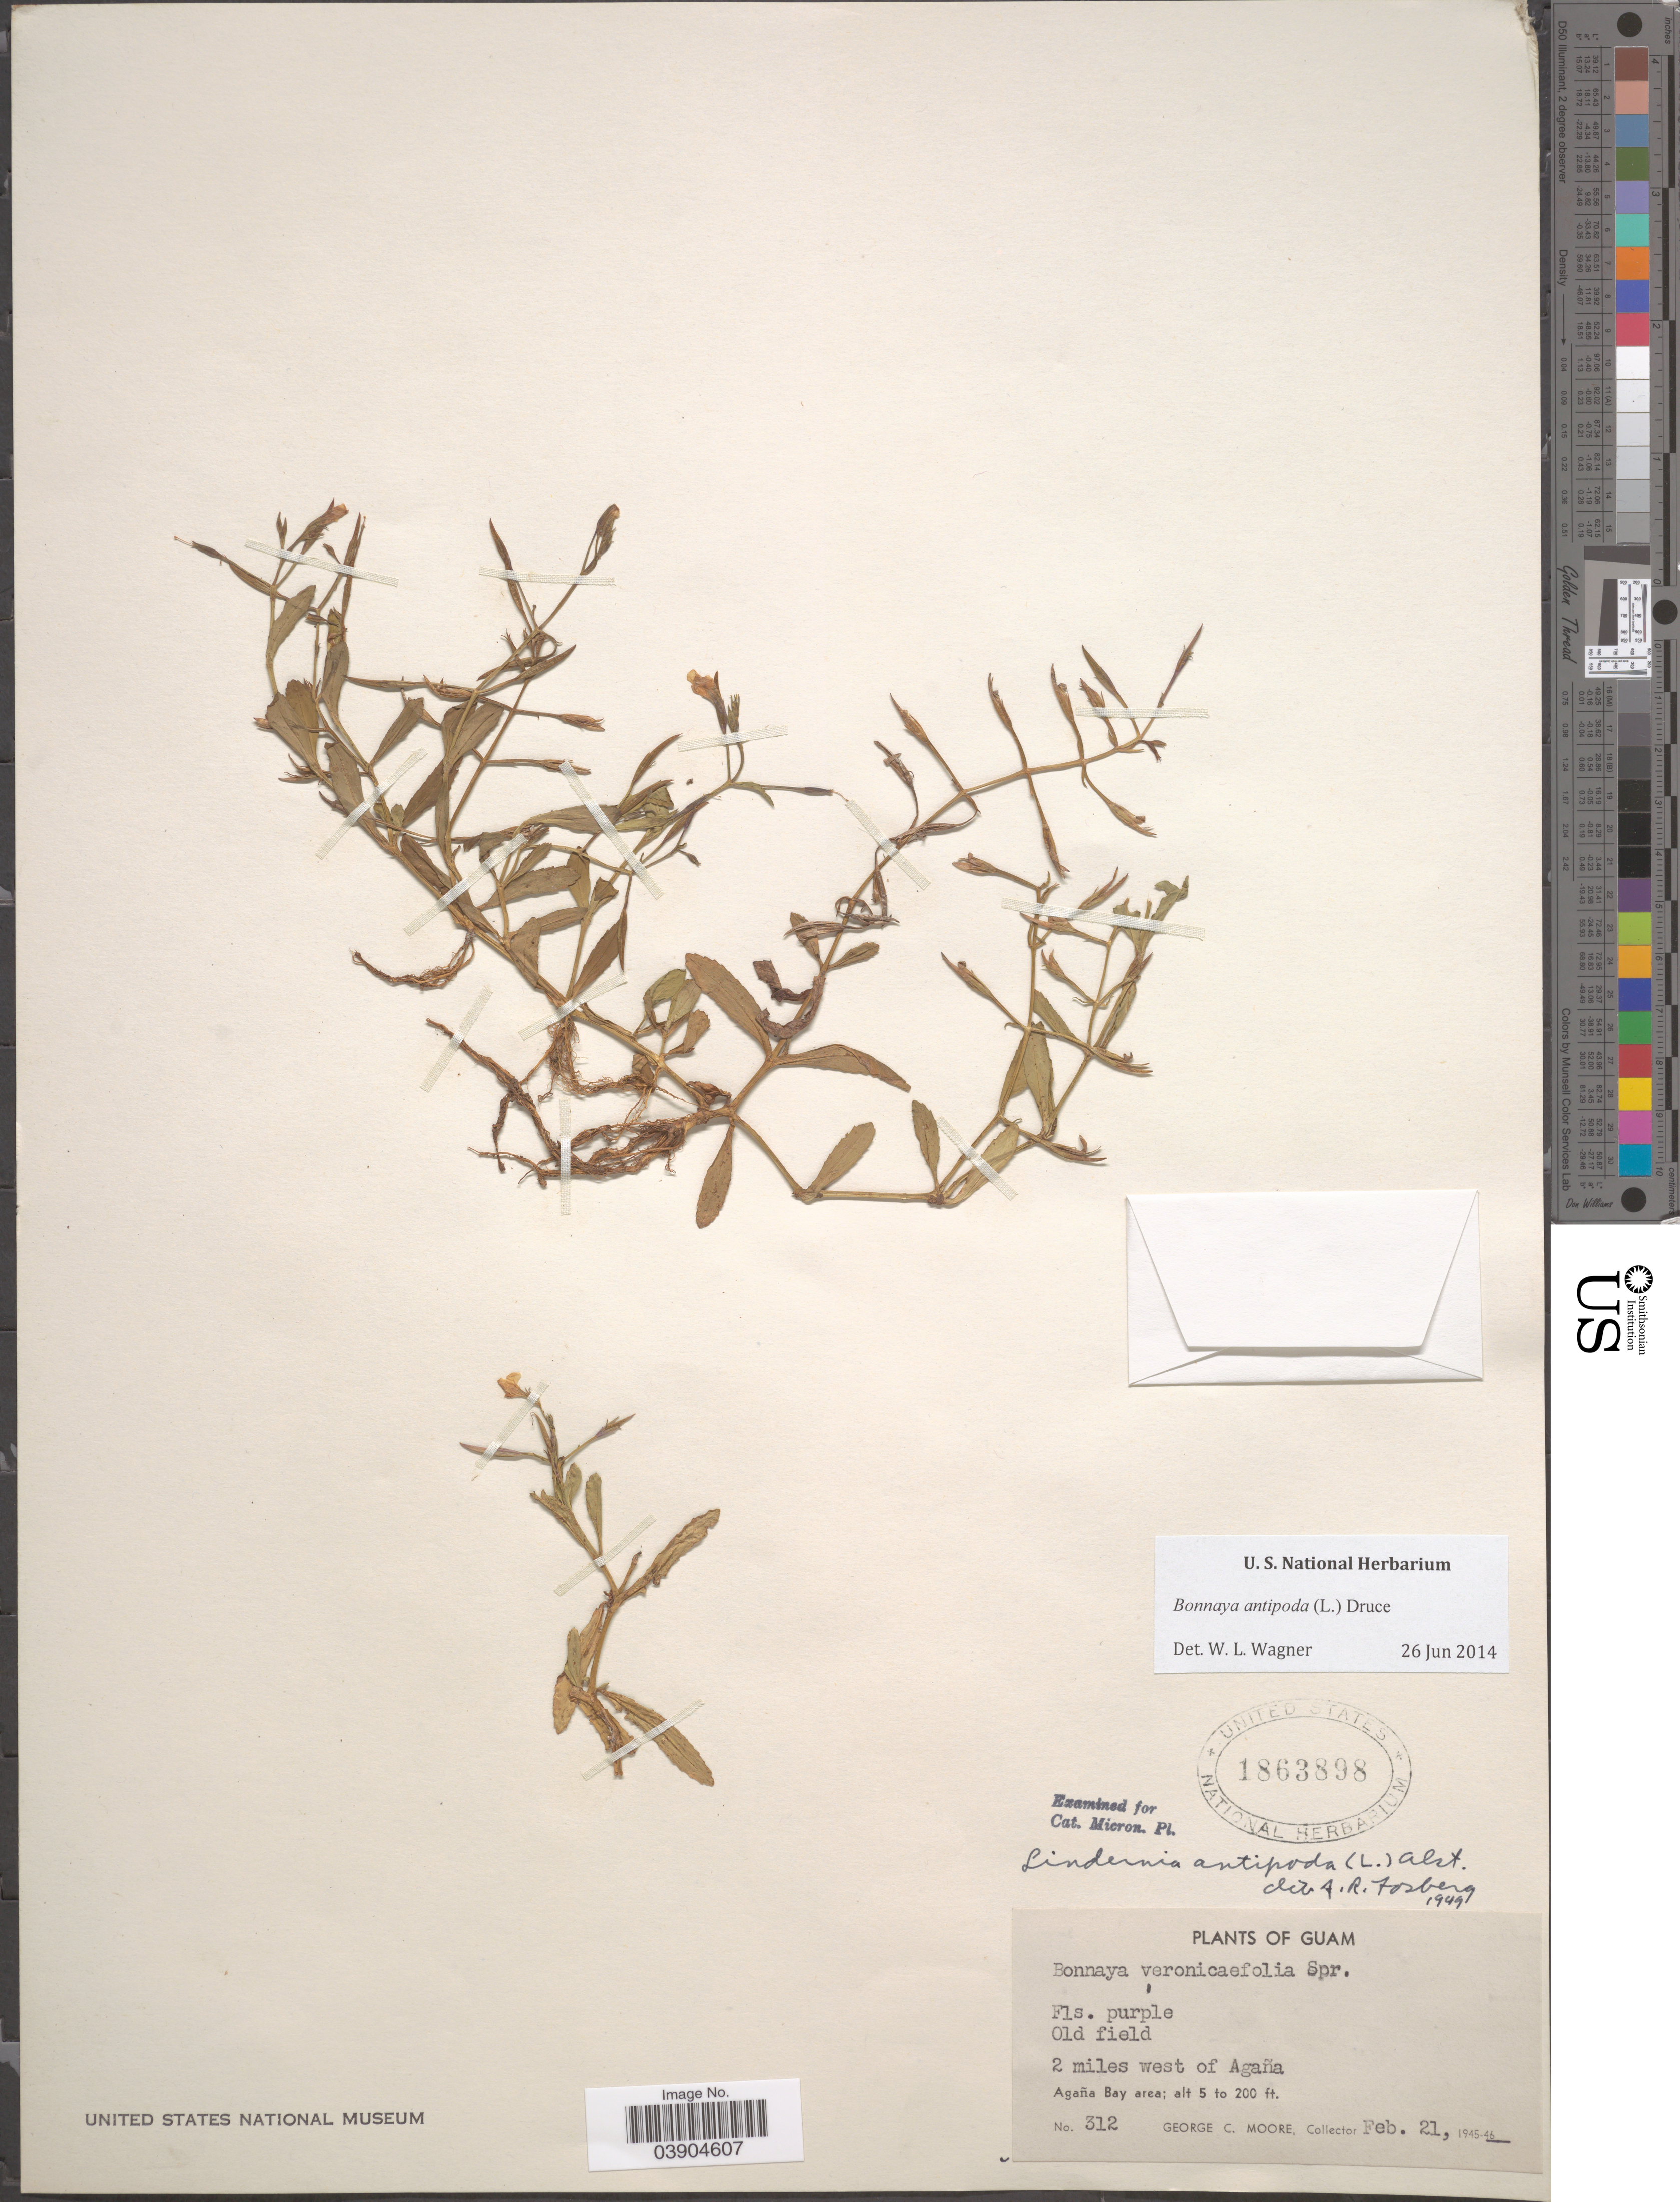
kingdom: Plantae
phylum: Tracheophyta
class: Magnoliopsida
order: Lamiales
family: Linderniaceae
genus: Lindernia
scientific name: Lindernia antipoda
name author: (L.) Alston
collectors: G. C. Moore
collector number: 312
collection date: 1946-02-21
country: Guam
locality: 2 miles west of Agaña. Agaña Bay area.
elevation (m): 2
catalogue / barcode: US 1863898